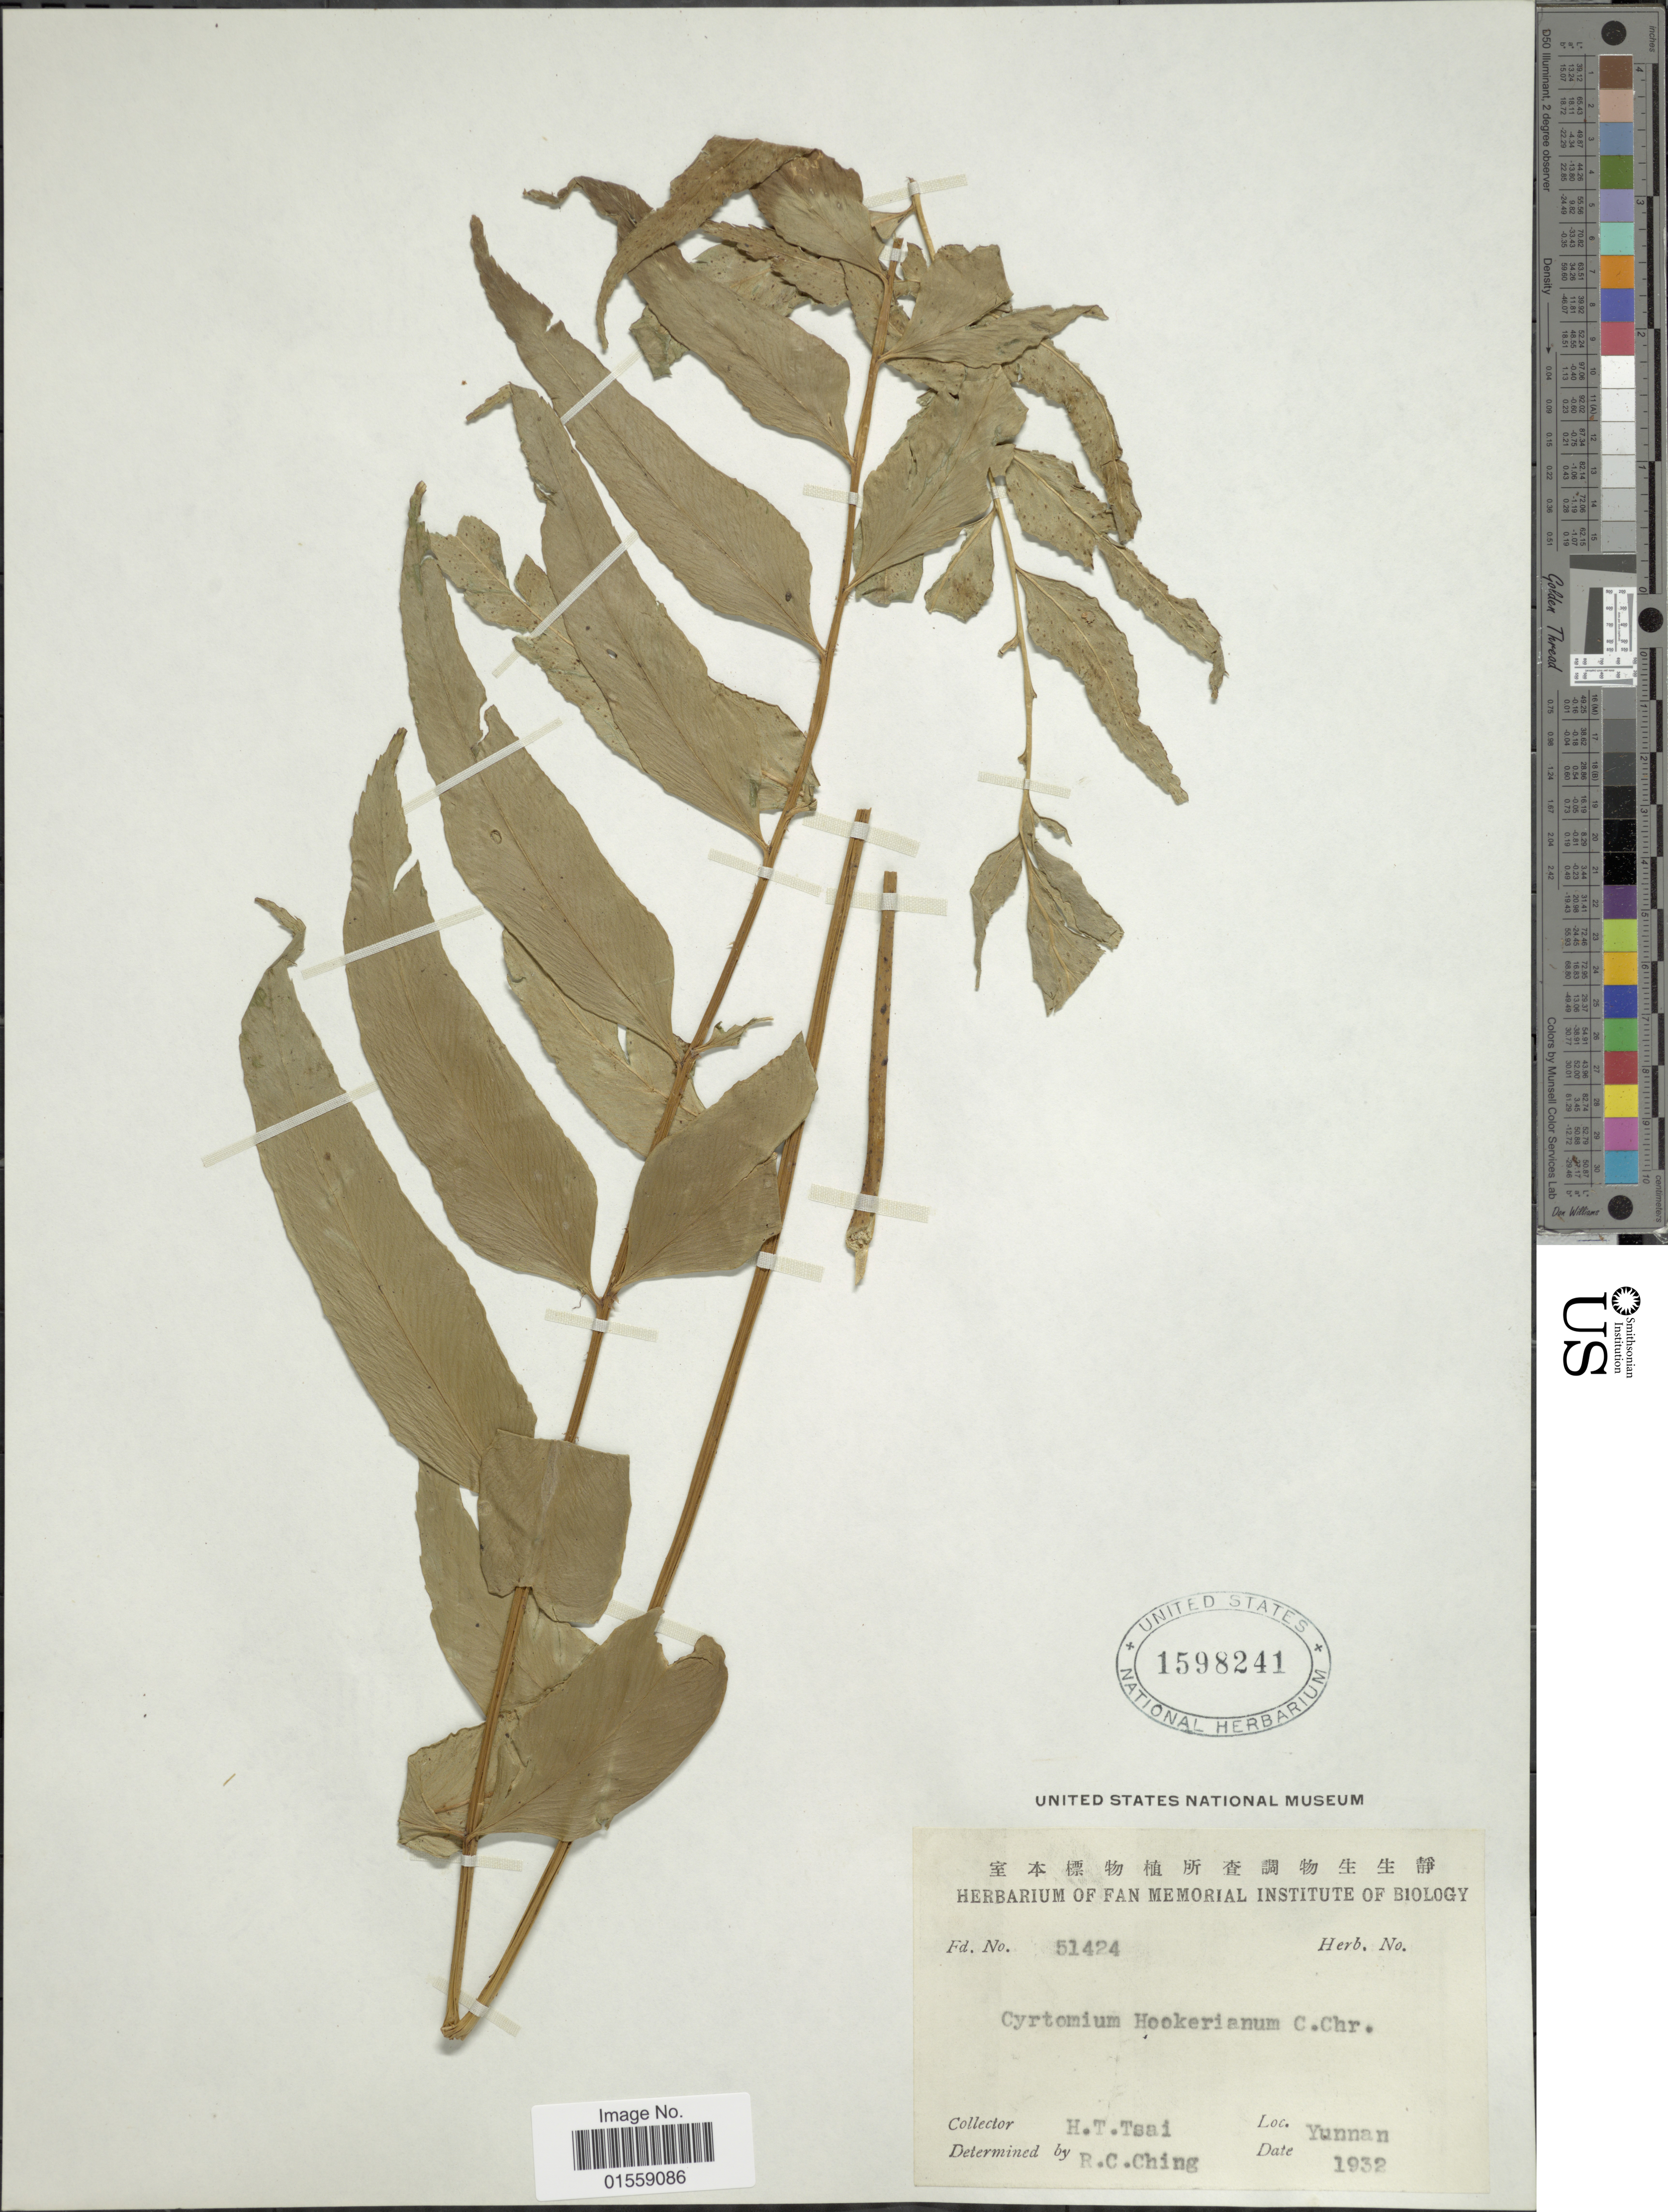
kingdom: Plantae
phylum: Tracheophyta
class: Polypodiopsida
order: Polypodiales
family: Dryopteridaceae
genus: Polystichum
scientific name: Polystichum hookerianum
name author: (C. Presl) C. Chr.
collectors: H. Tsai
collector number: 51424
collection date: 1932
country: China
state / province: Yunnan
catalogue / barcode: US 1598241